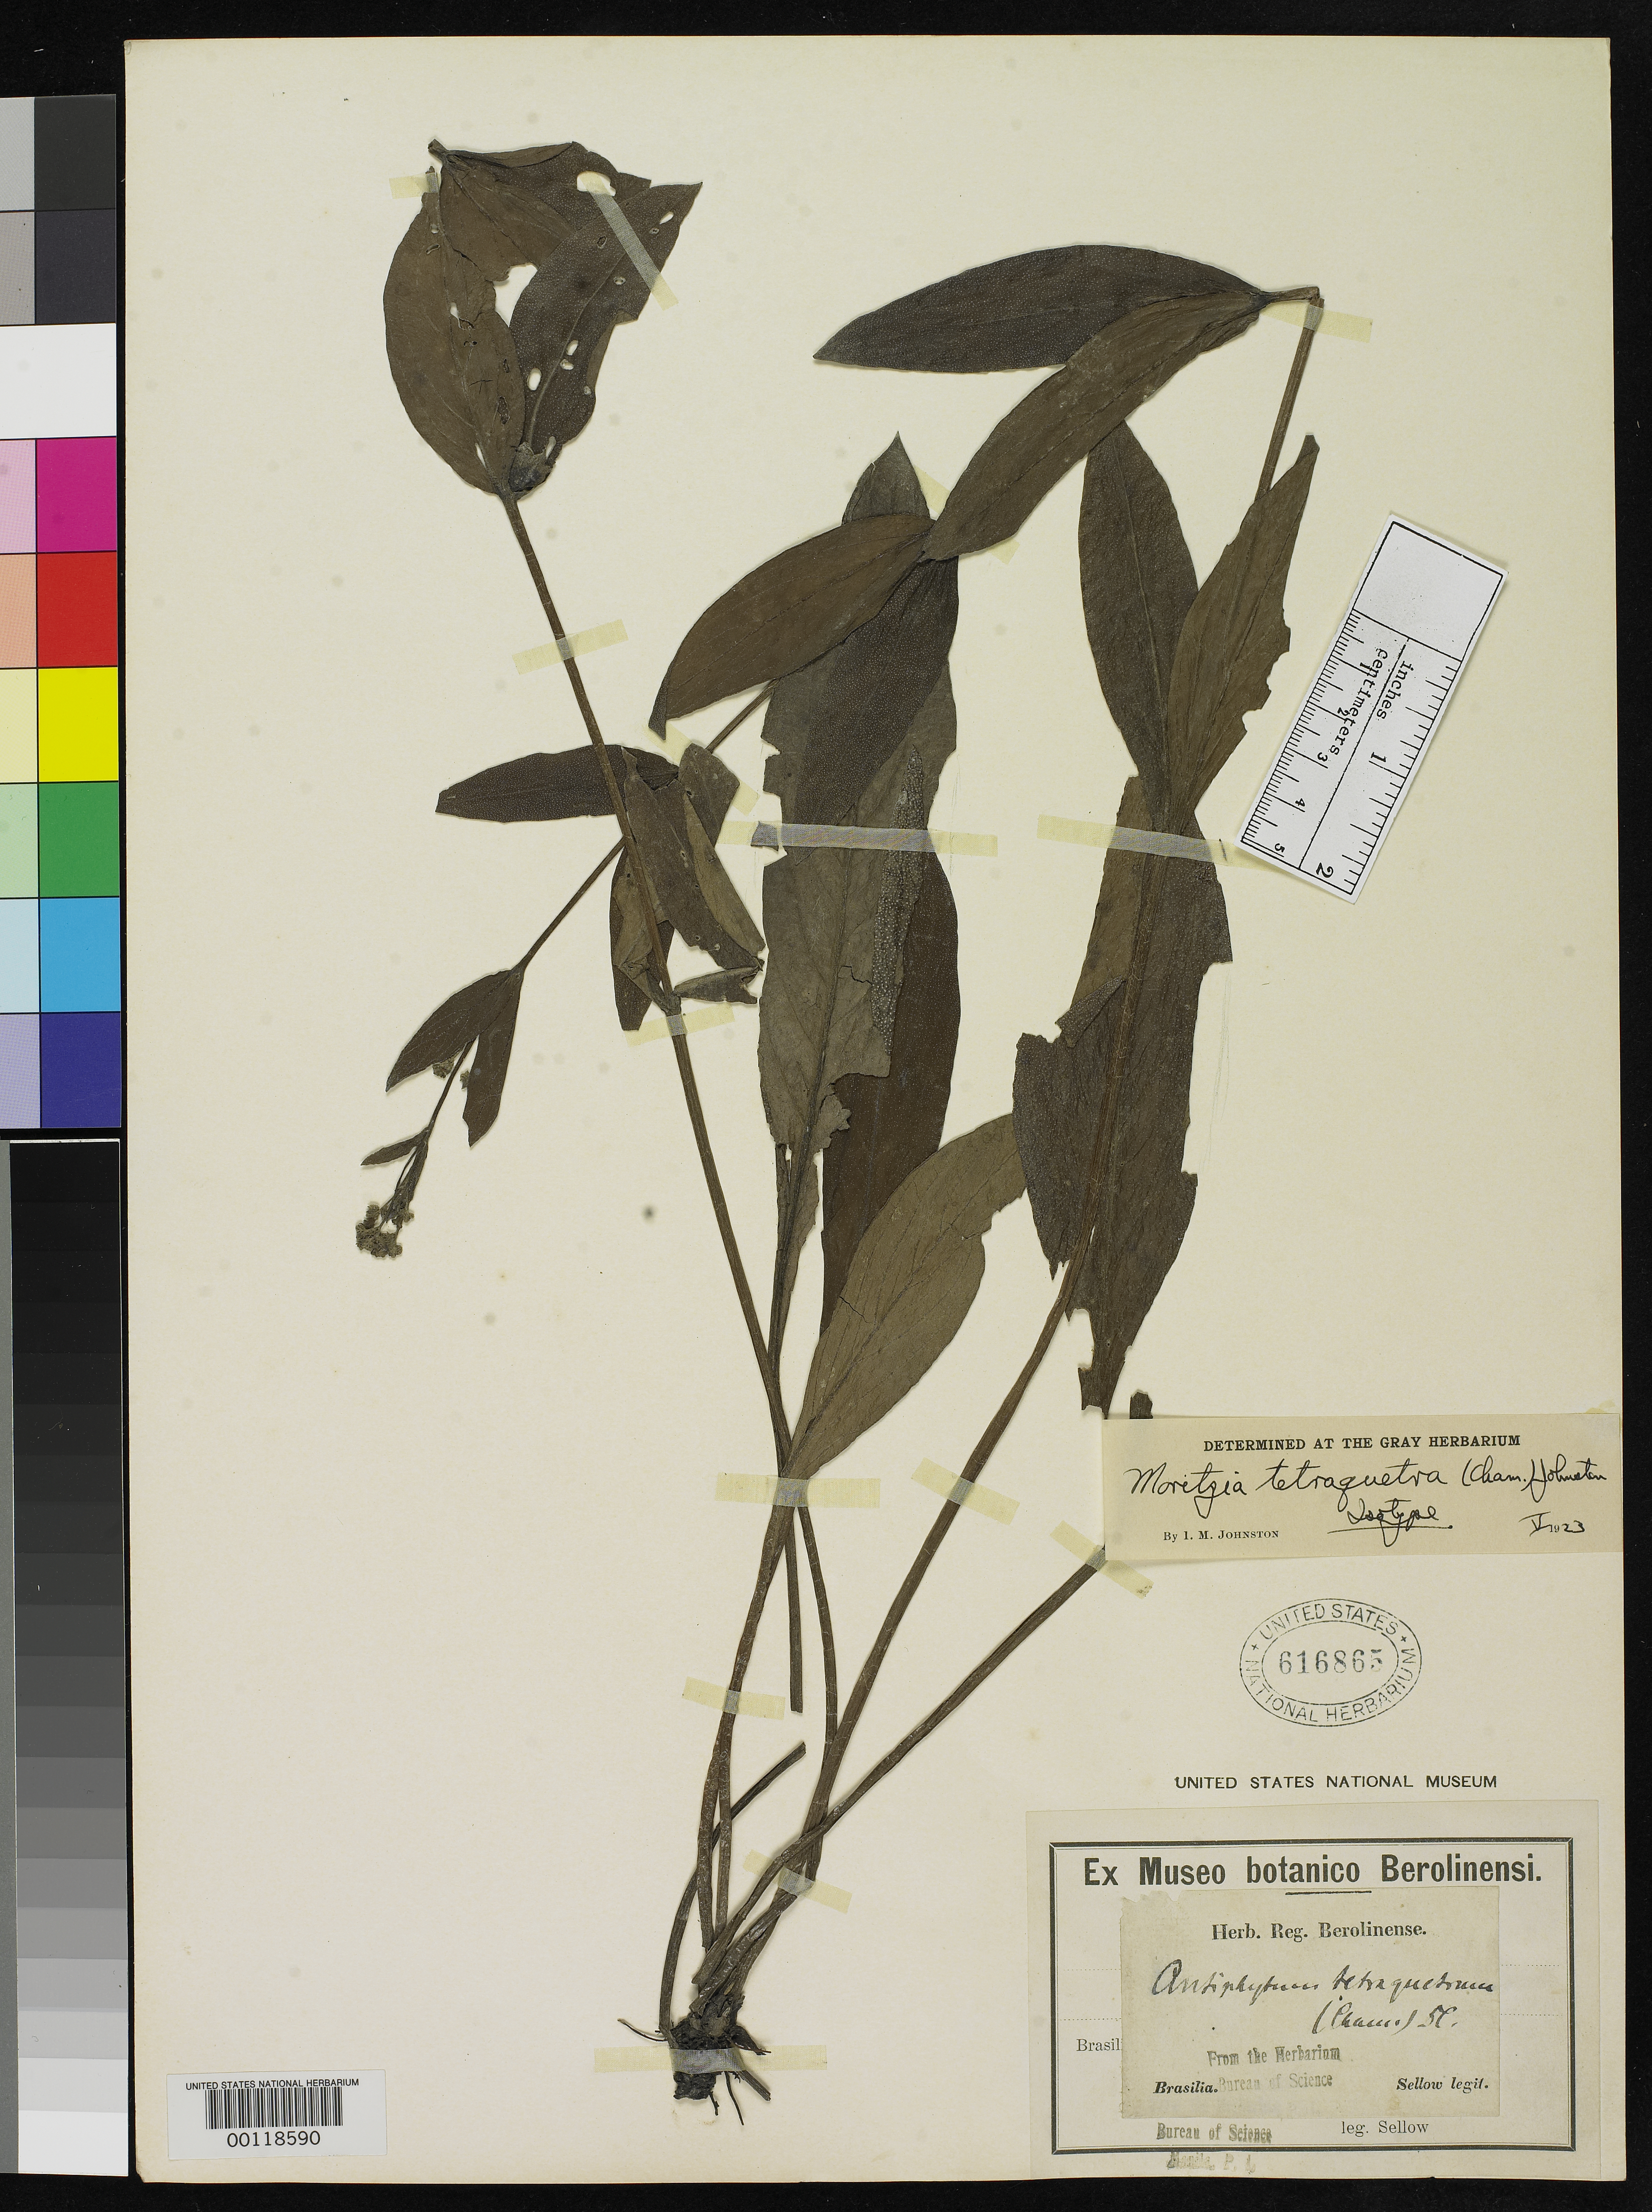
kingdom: Plantae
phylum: Tracheophyta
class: Magnoliopsida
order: Boraginales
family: Boraginaceae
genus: Anchusa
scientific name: Anchusa tetraquetra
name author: Cham.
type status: Isotype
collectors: F. Sellow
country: Brazil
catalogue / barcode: US 616865